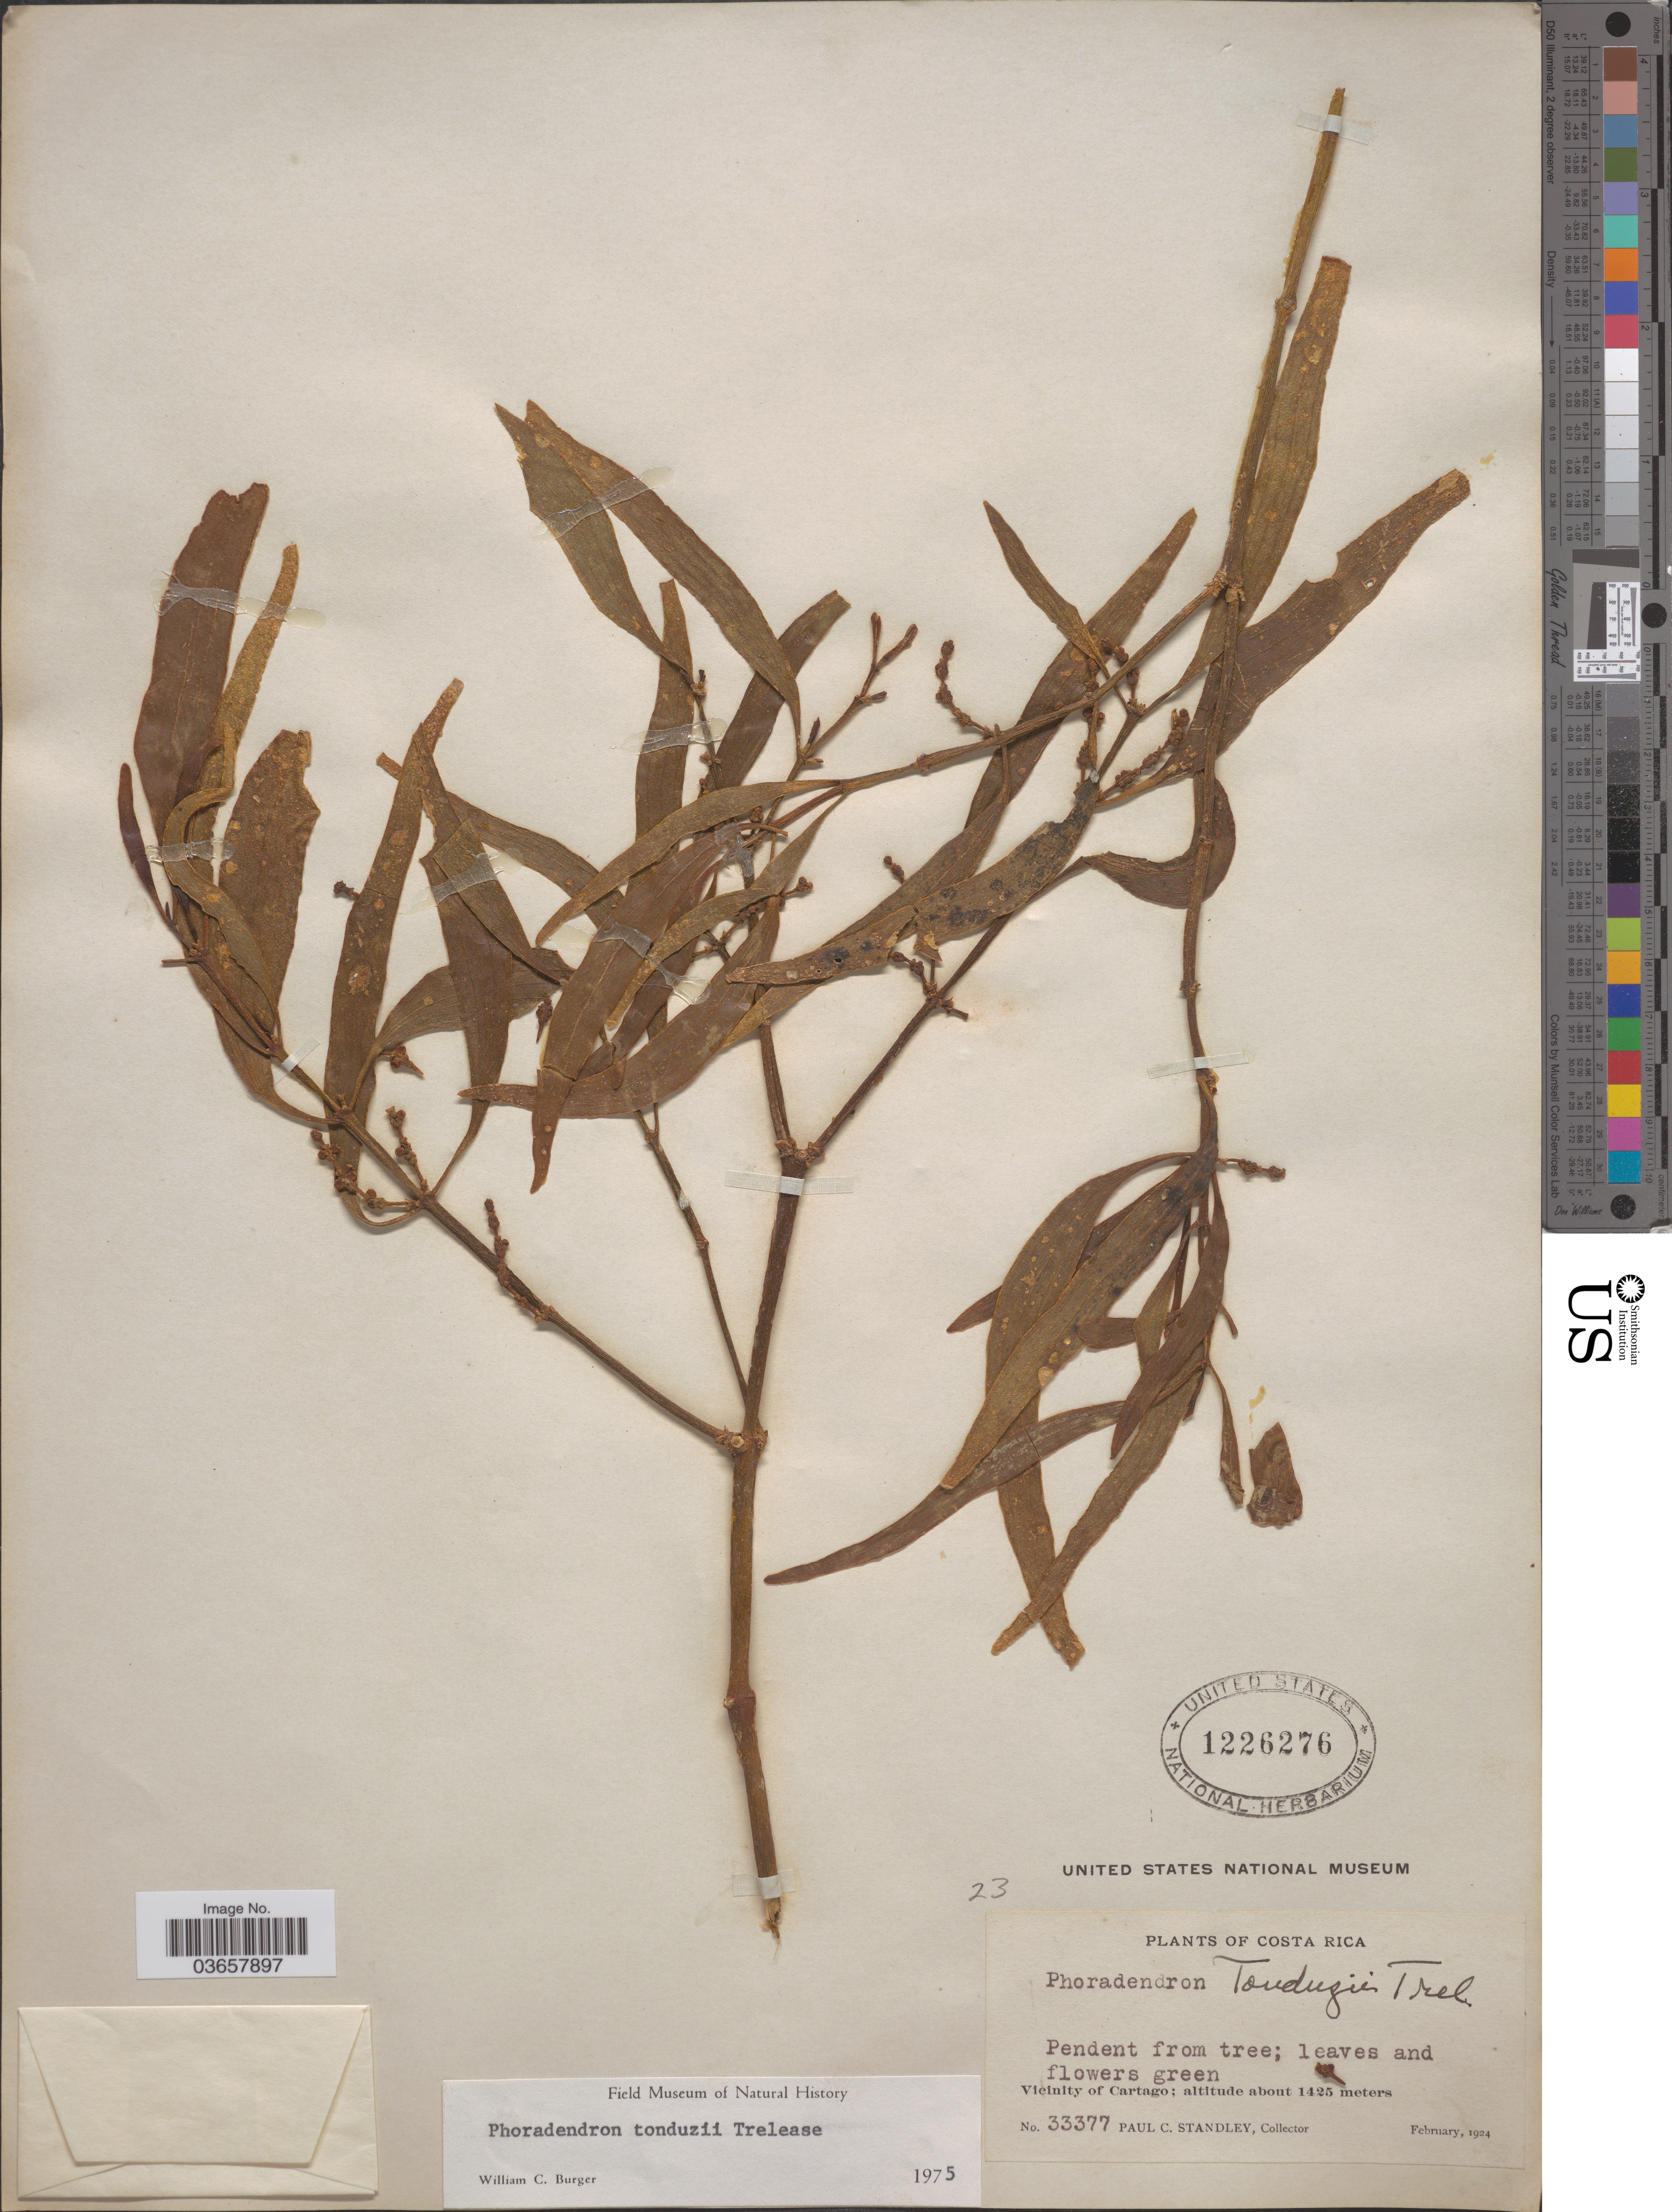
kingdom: Plantae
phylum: Tracheophyta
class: Magnoliopsida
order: Santalales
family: Viscaceae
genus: Phoradendron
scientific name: Phoradendron tonduzii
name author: Trel.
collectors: P. C. Standley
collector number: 33377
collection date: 1924-02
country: Costa Rica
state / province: Cartago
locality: Vicinity of Cartago.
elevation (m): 1425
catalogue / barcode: US 1226276